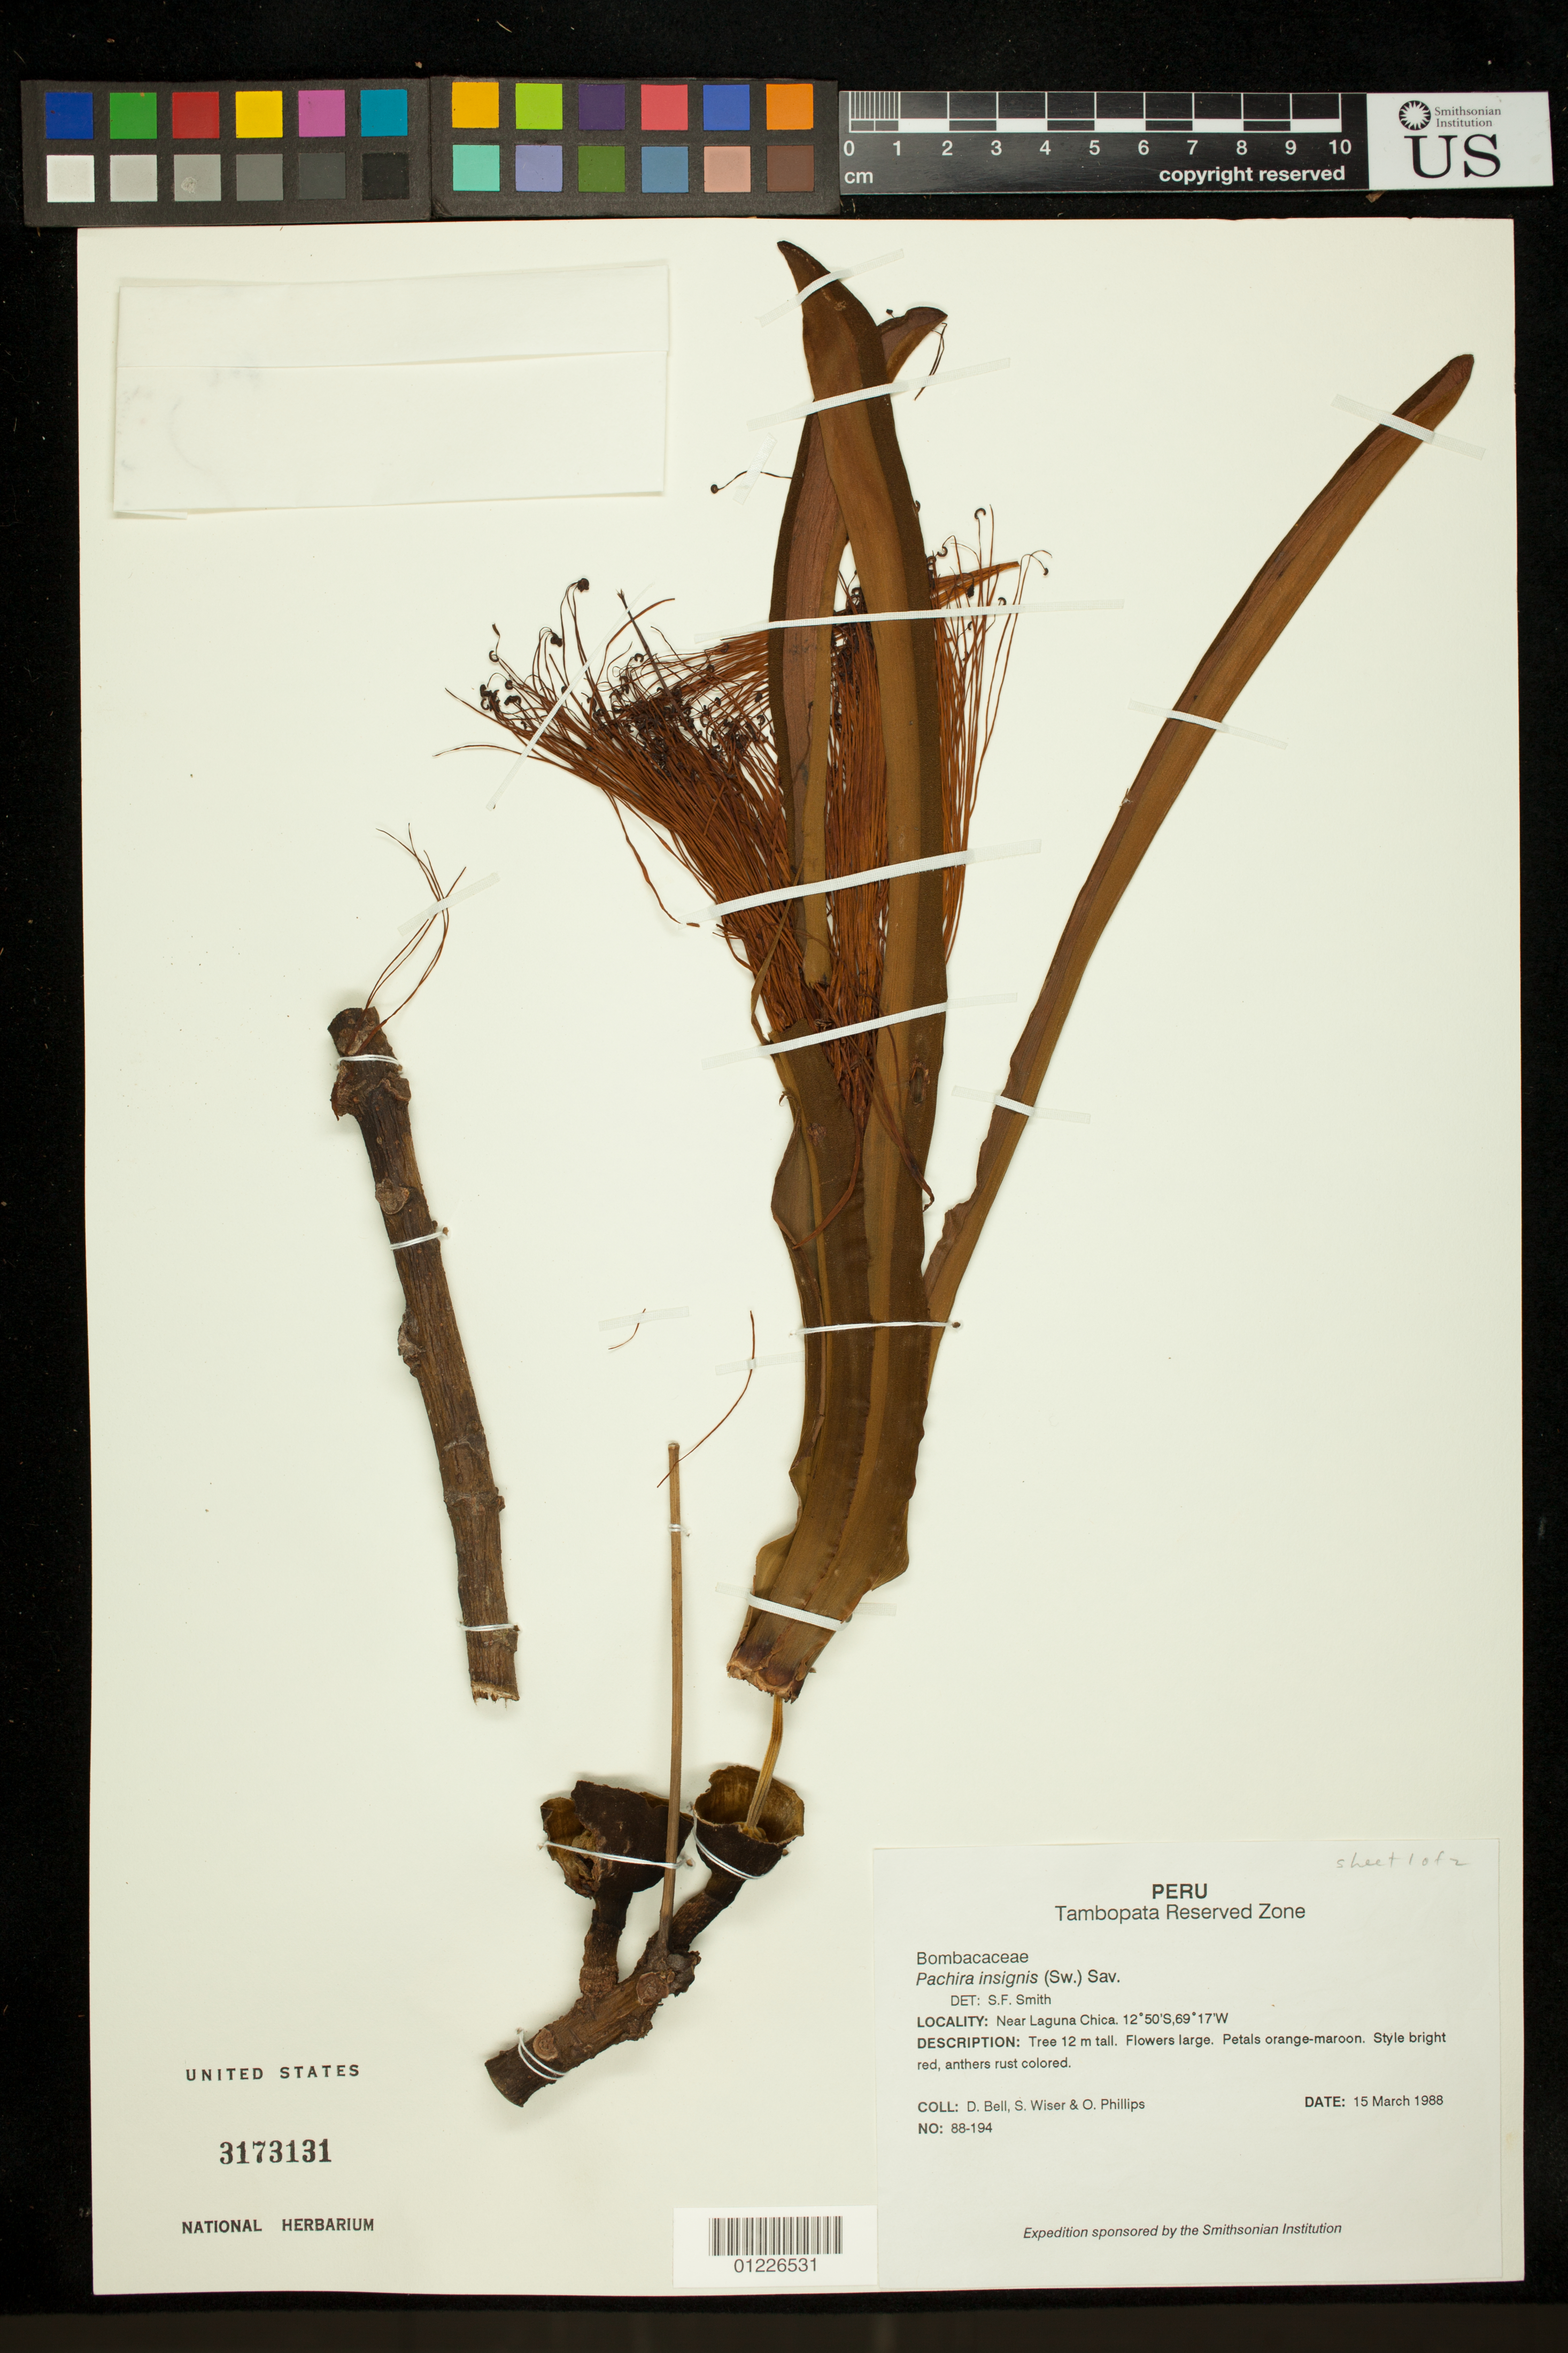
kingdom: Plantae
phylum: Tracheophyta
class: Magnoliopsida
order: Malvales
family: Malvaceae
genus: Pachira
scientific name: Pachira insignis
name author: (Sw.) Sw. ex Savigny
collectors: D. A. Bell, S. Wiser & O. Phillips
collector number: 88-194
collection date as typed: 3/15/1988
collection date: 1988-03-15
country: Peru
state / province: Madre de Dios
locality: Tambopata Reserved Zone. Near Laguna Chica.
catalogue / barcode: US 3173131